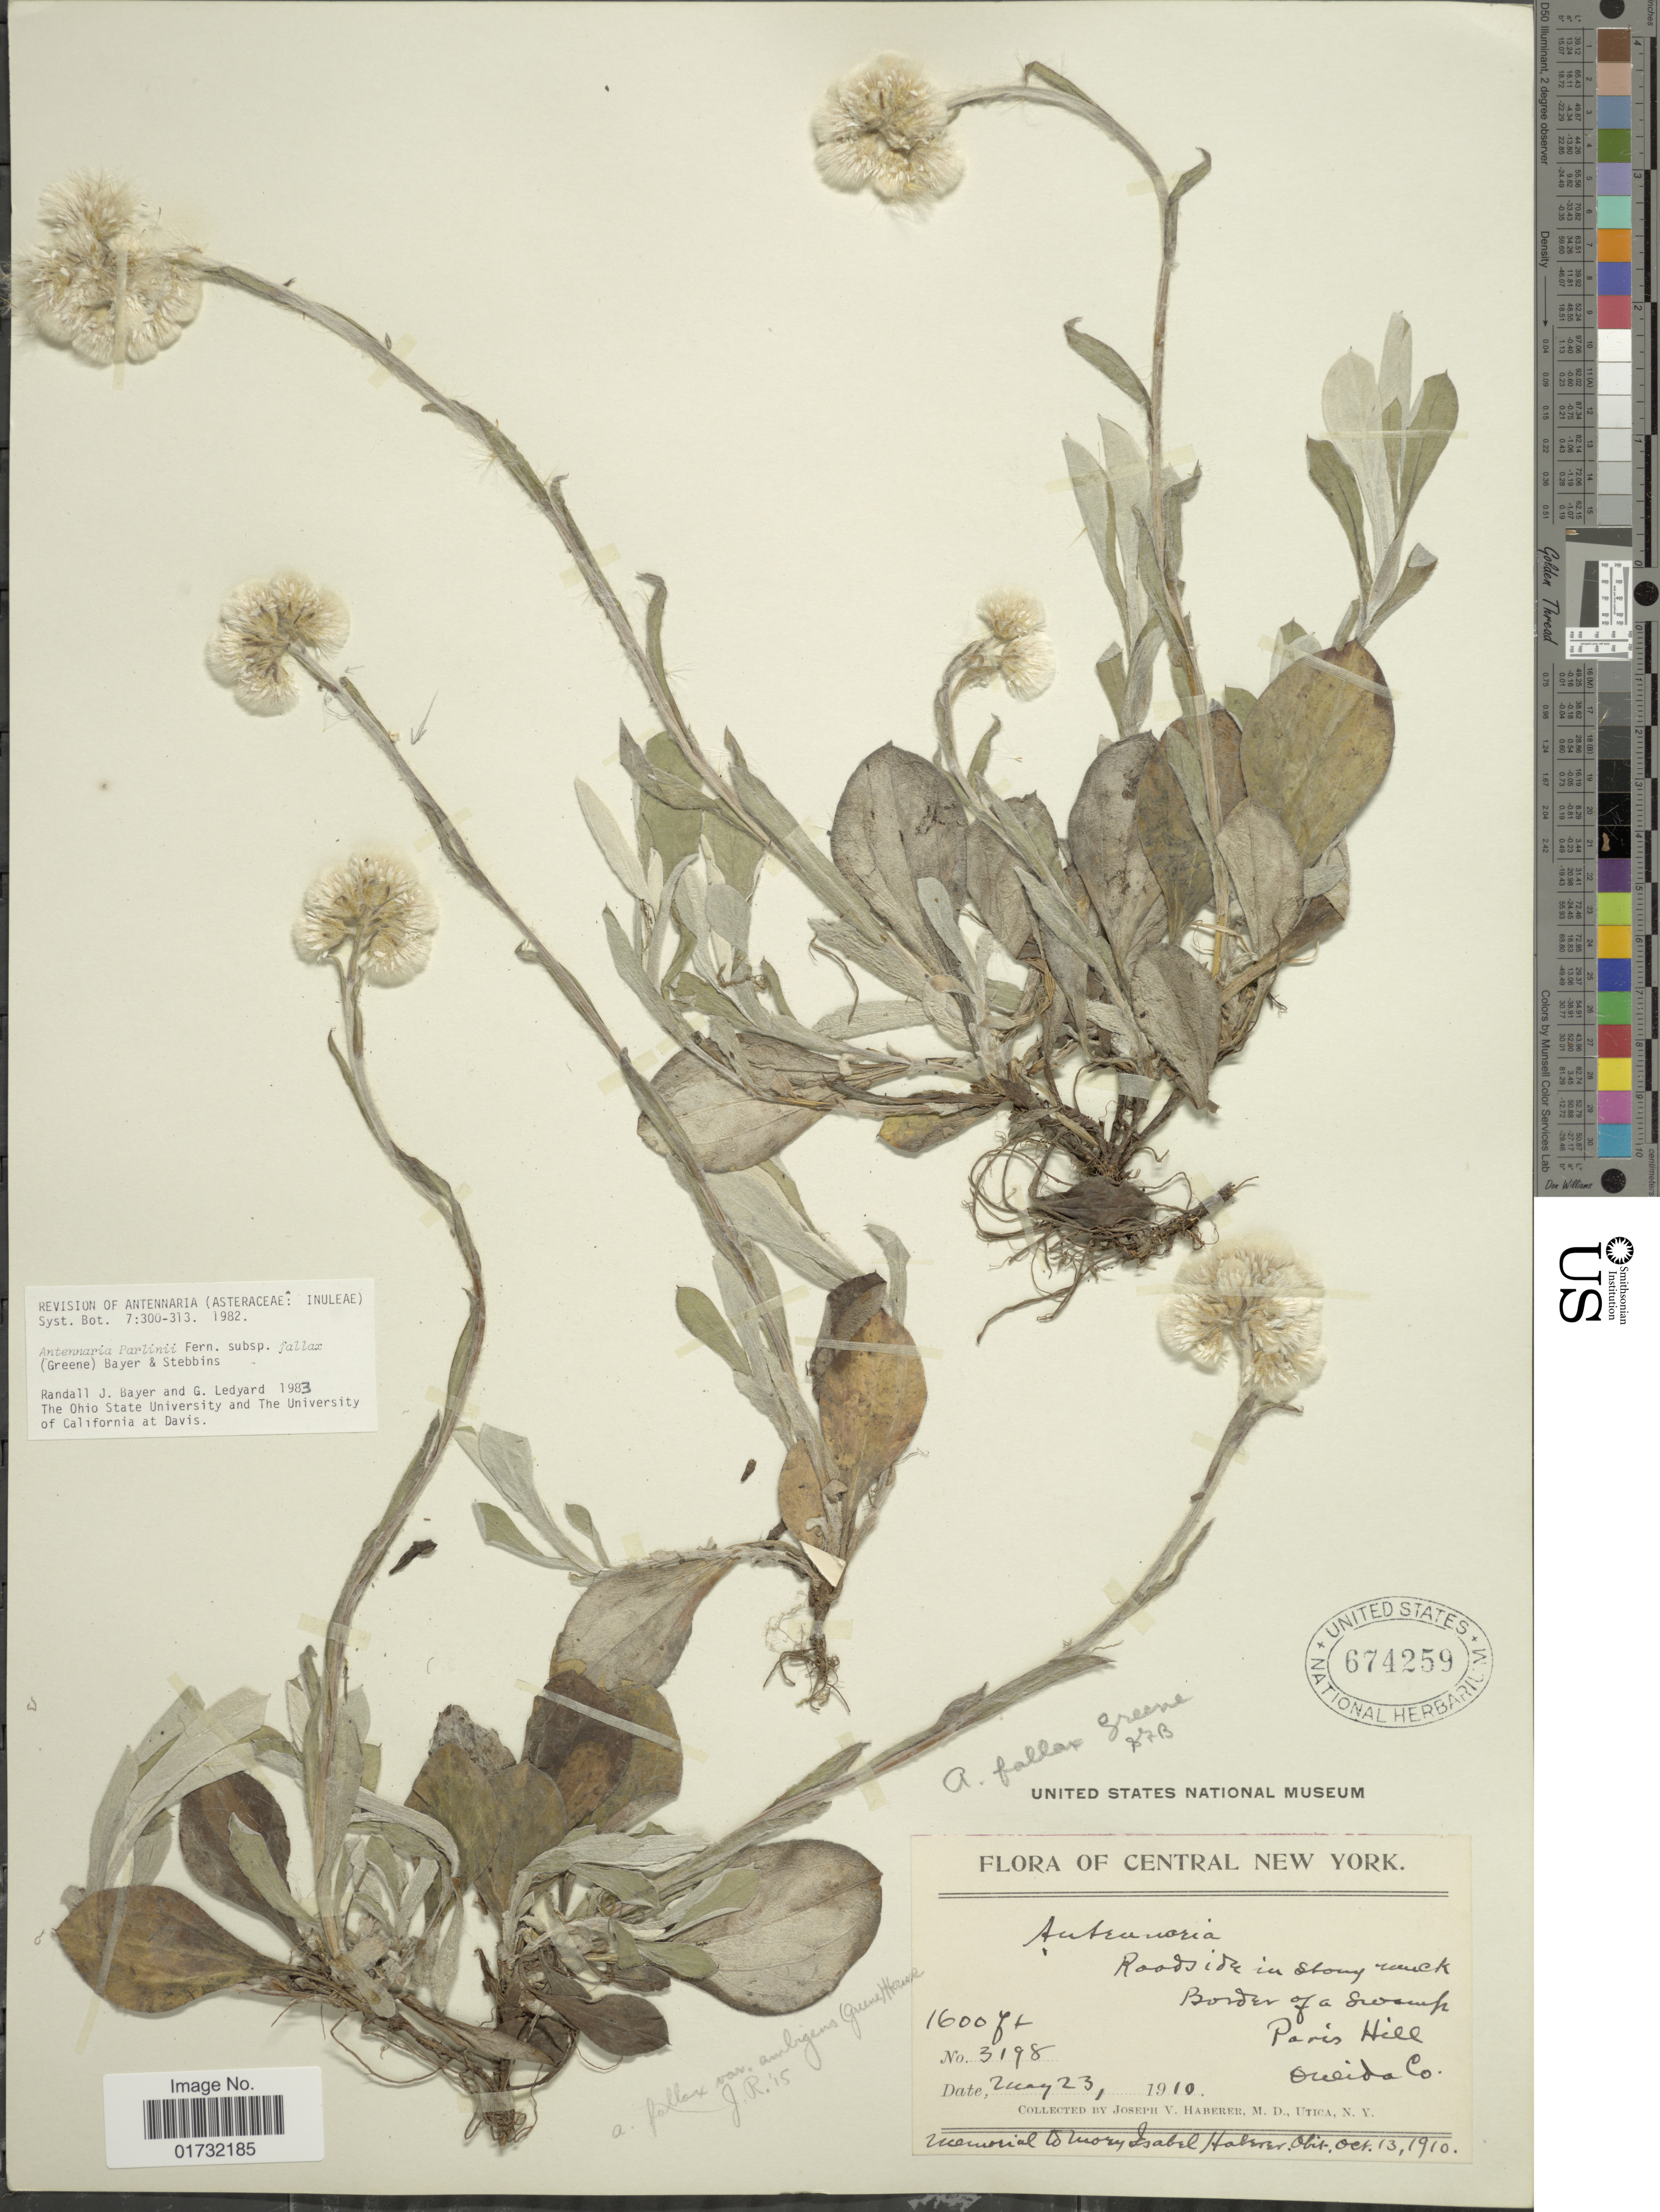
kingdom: Plantae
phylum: Tracheophyta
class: Magnoliopsida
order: Asterales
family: Asteraceae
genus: Antennaria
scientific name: Antennaria parlinii subsp. fallax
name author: (Greene) R.J. Bayer & Stebbins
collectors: J. V. Haberer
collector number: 3198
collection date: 1910-05-23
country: United States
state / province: New York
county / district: Oneida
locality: Central New York. Paris Hill. Oneida Co.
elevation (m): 488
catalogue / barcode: US 674259